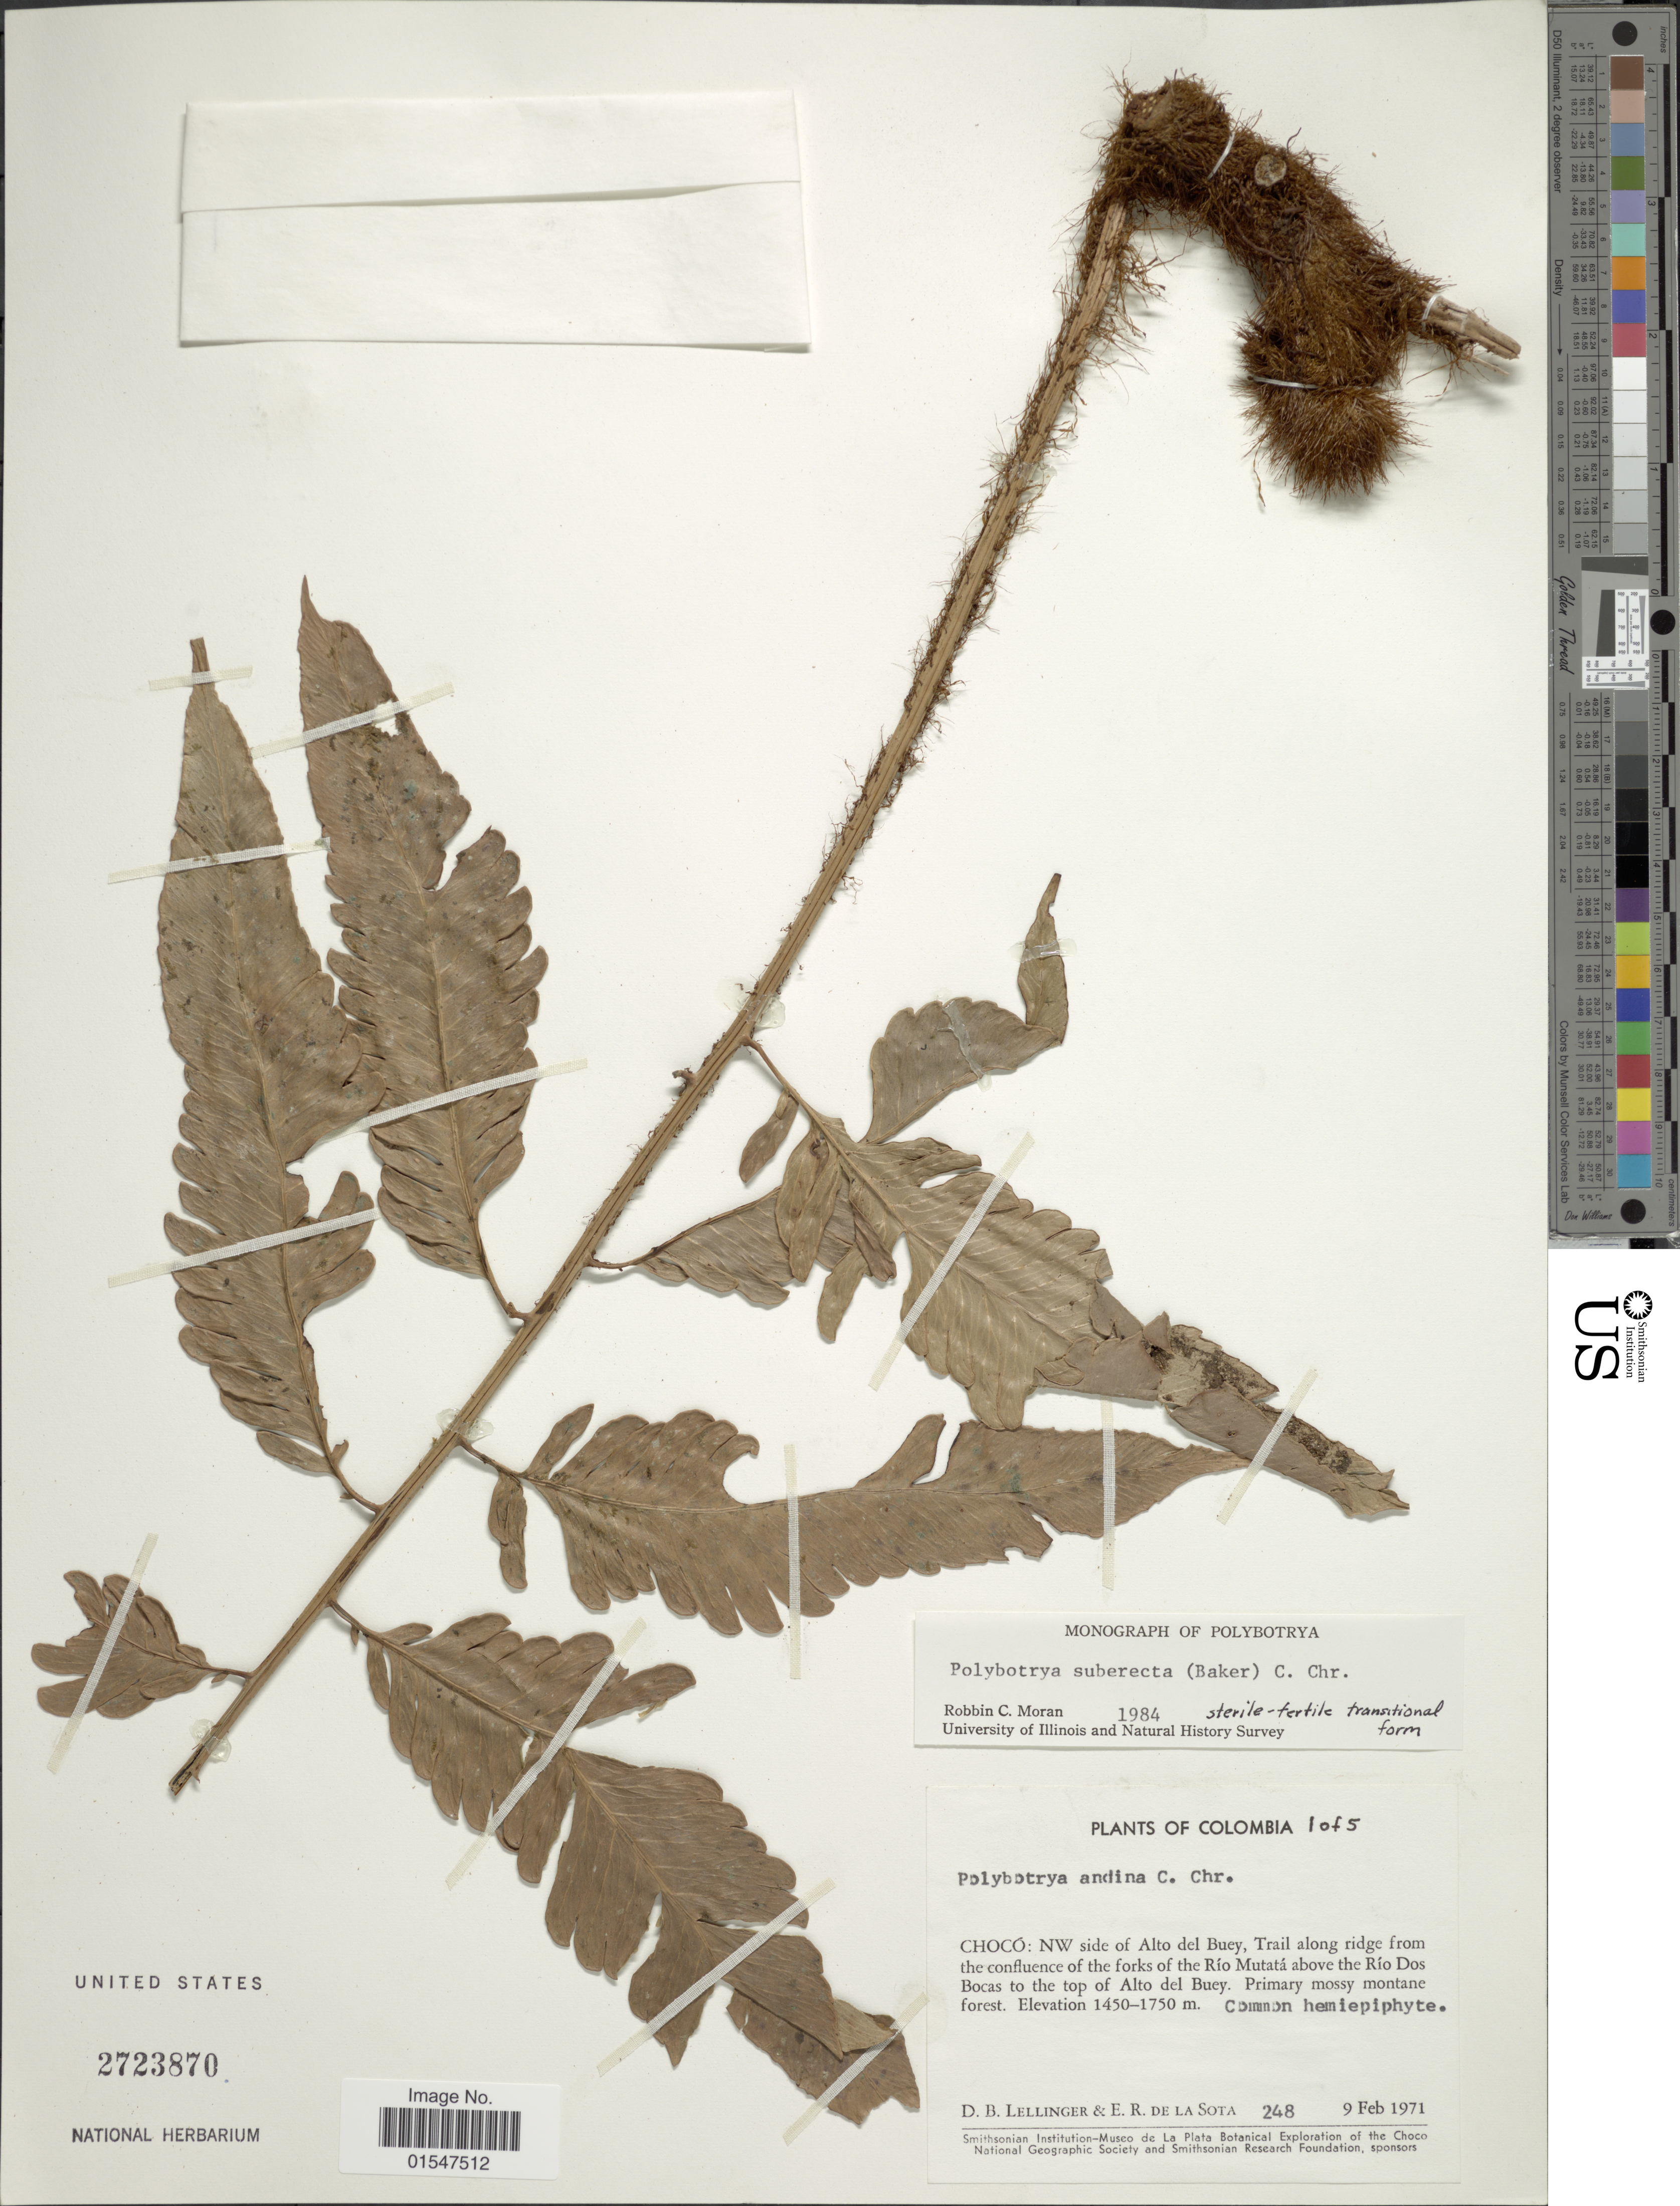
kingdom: Plantae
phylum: Tracheophyta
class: Polypodiopsida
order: Polypodiales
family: Dryopteridaceae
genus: Polybotrya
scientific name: Polybotrya suberecta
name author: (Baker) C. Chr.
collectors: D. B. Lellinger & E. R. de la Sota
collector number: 248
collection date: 1971-02-09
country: Colombia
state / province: Chocó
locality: Colombia, NW side of Alto del Buey, Trail along ridge from the confluence of the forks of the Río Mutatá above the Río Dos Bocas to the top of Alto del Buey.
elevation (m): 1450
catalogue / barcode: US 2723870